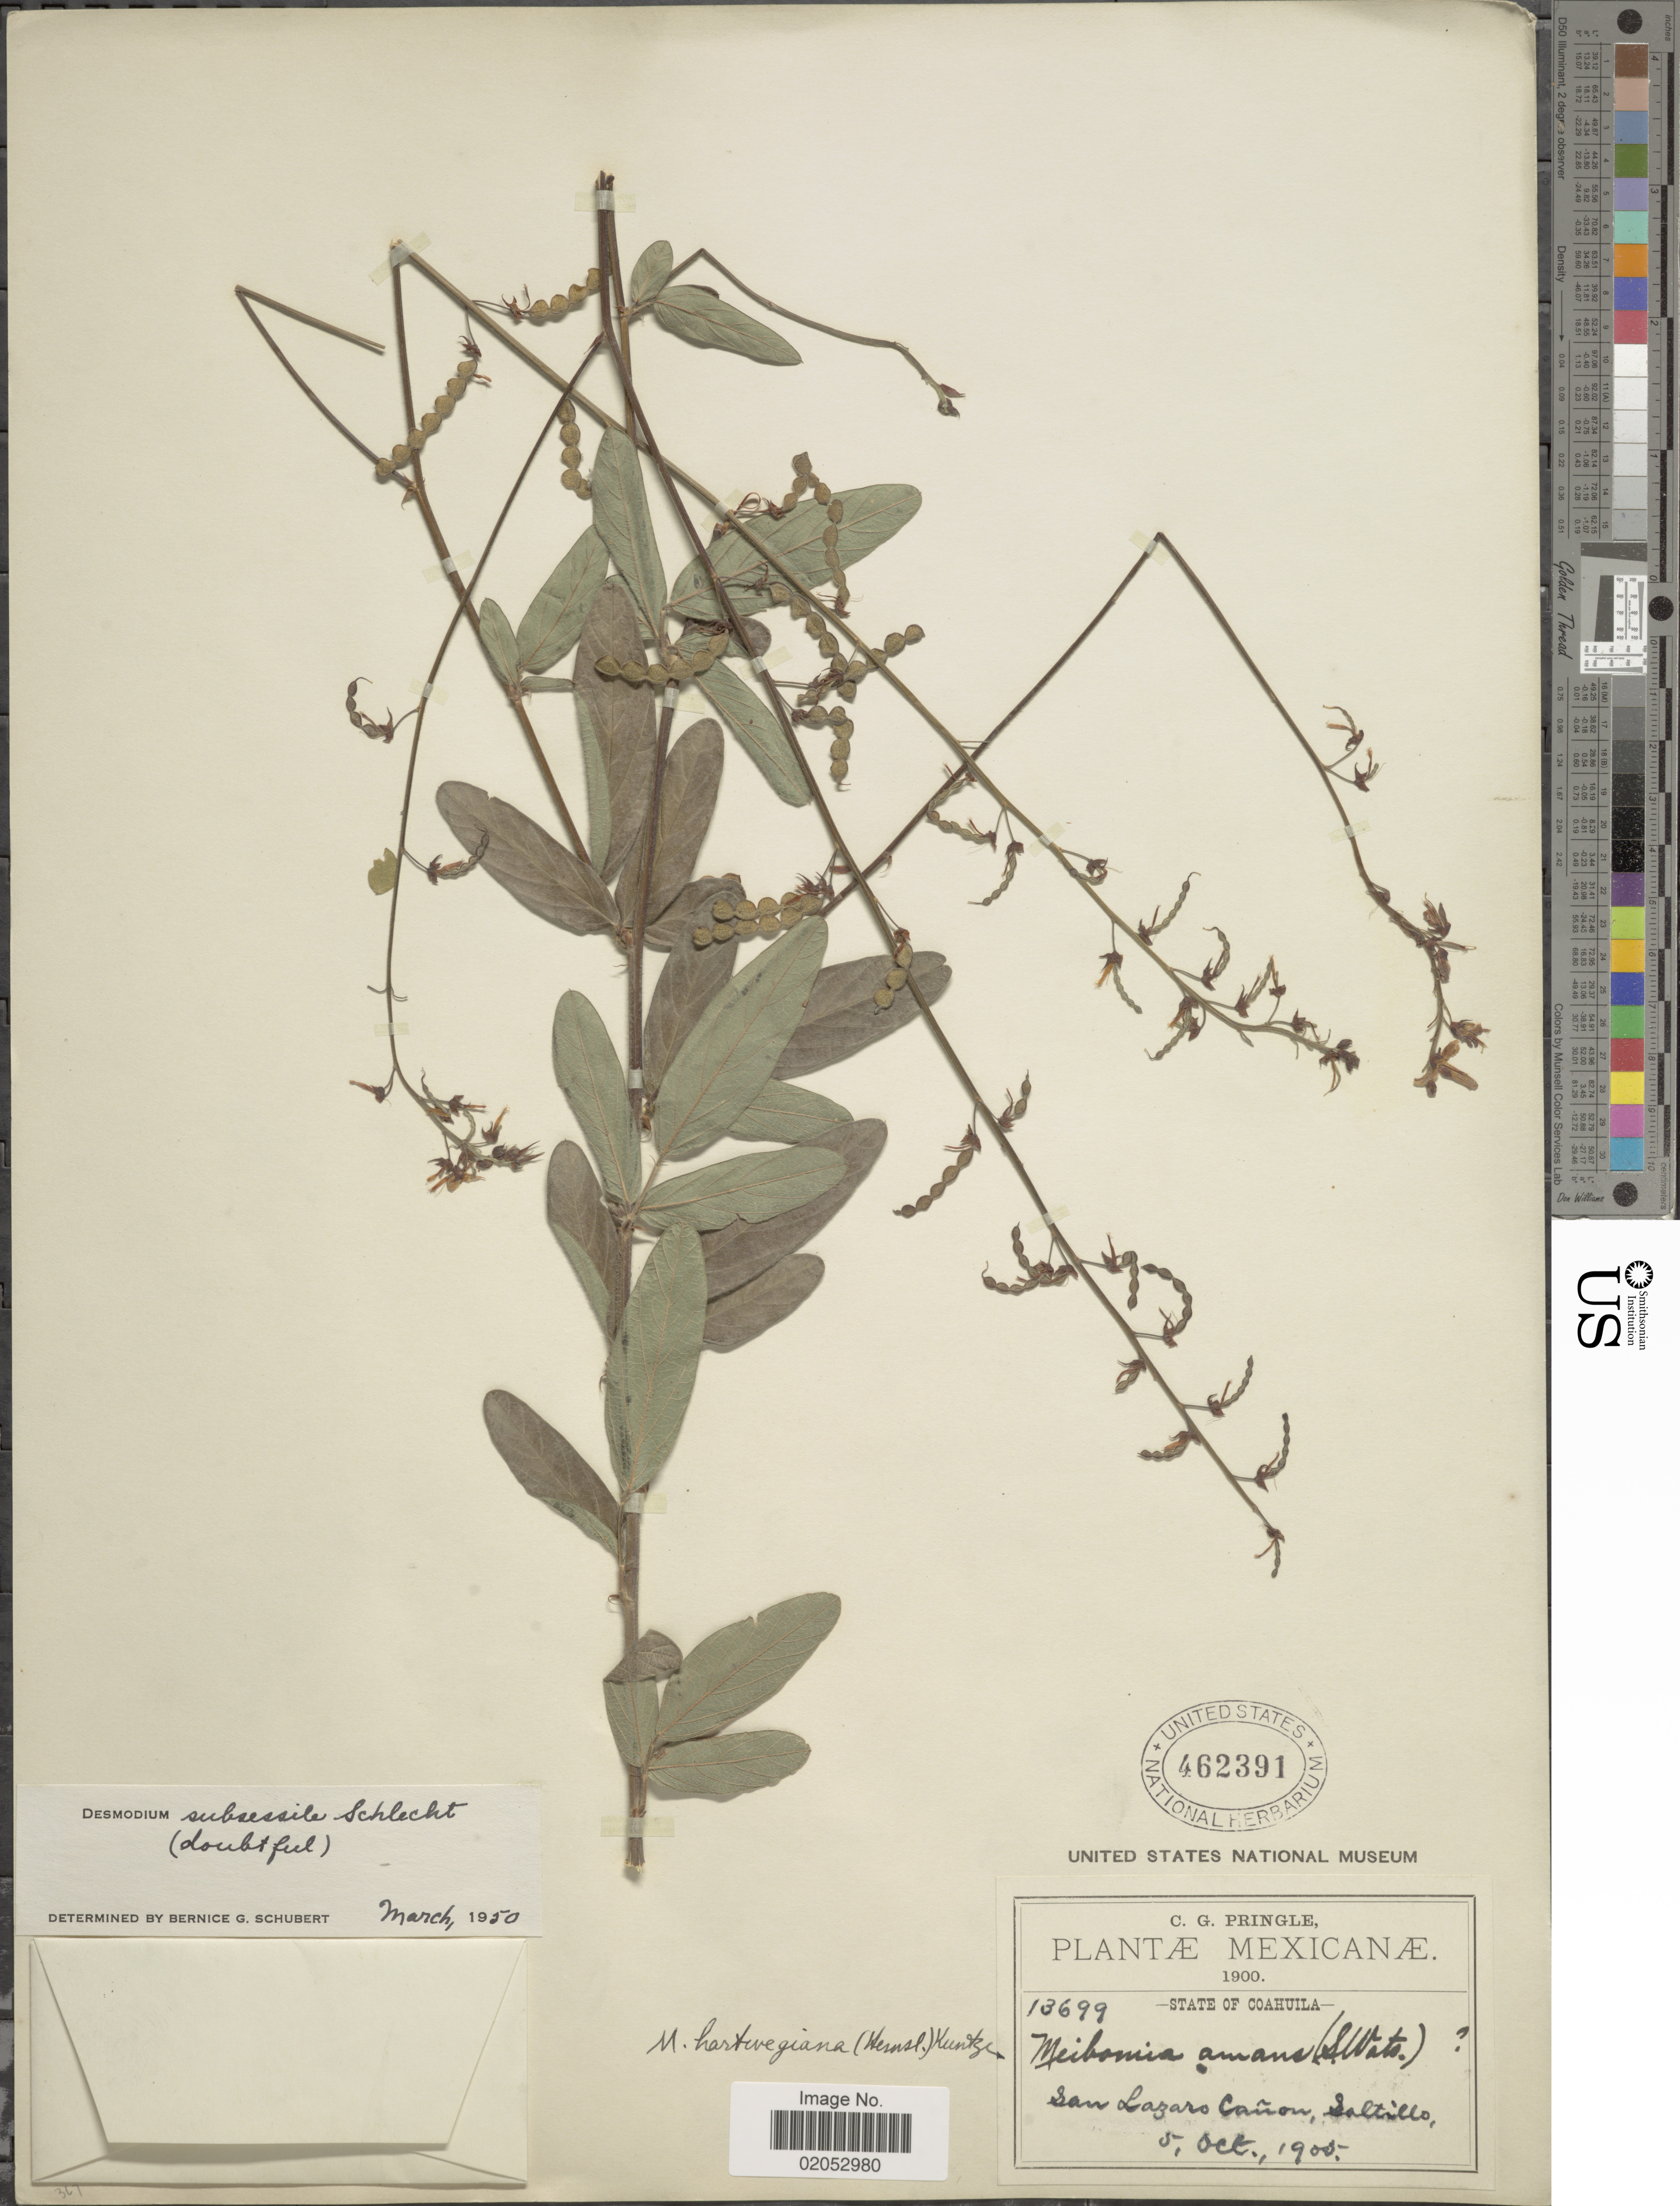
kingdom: Plantae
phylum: Tracheophyta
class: Magnoliopsida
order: Fabales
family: Fabaceae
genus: Desmodium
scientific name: Desmodium subsessile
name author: Seaton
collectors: C. G. Pringle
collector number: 13699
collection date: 1900-10-05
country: Mexico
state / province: Coahuila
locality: State of Coahuila. San Lazaro Cañon, Saltillo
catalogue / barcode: US 462391